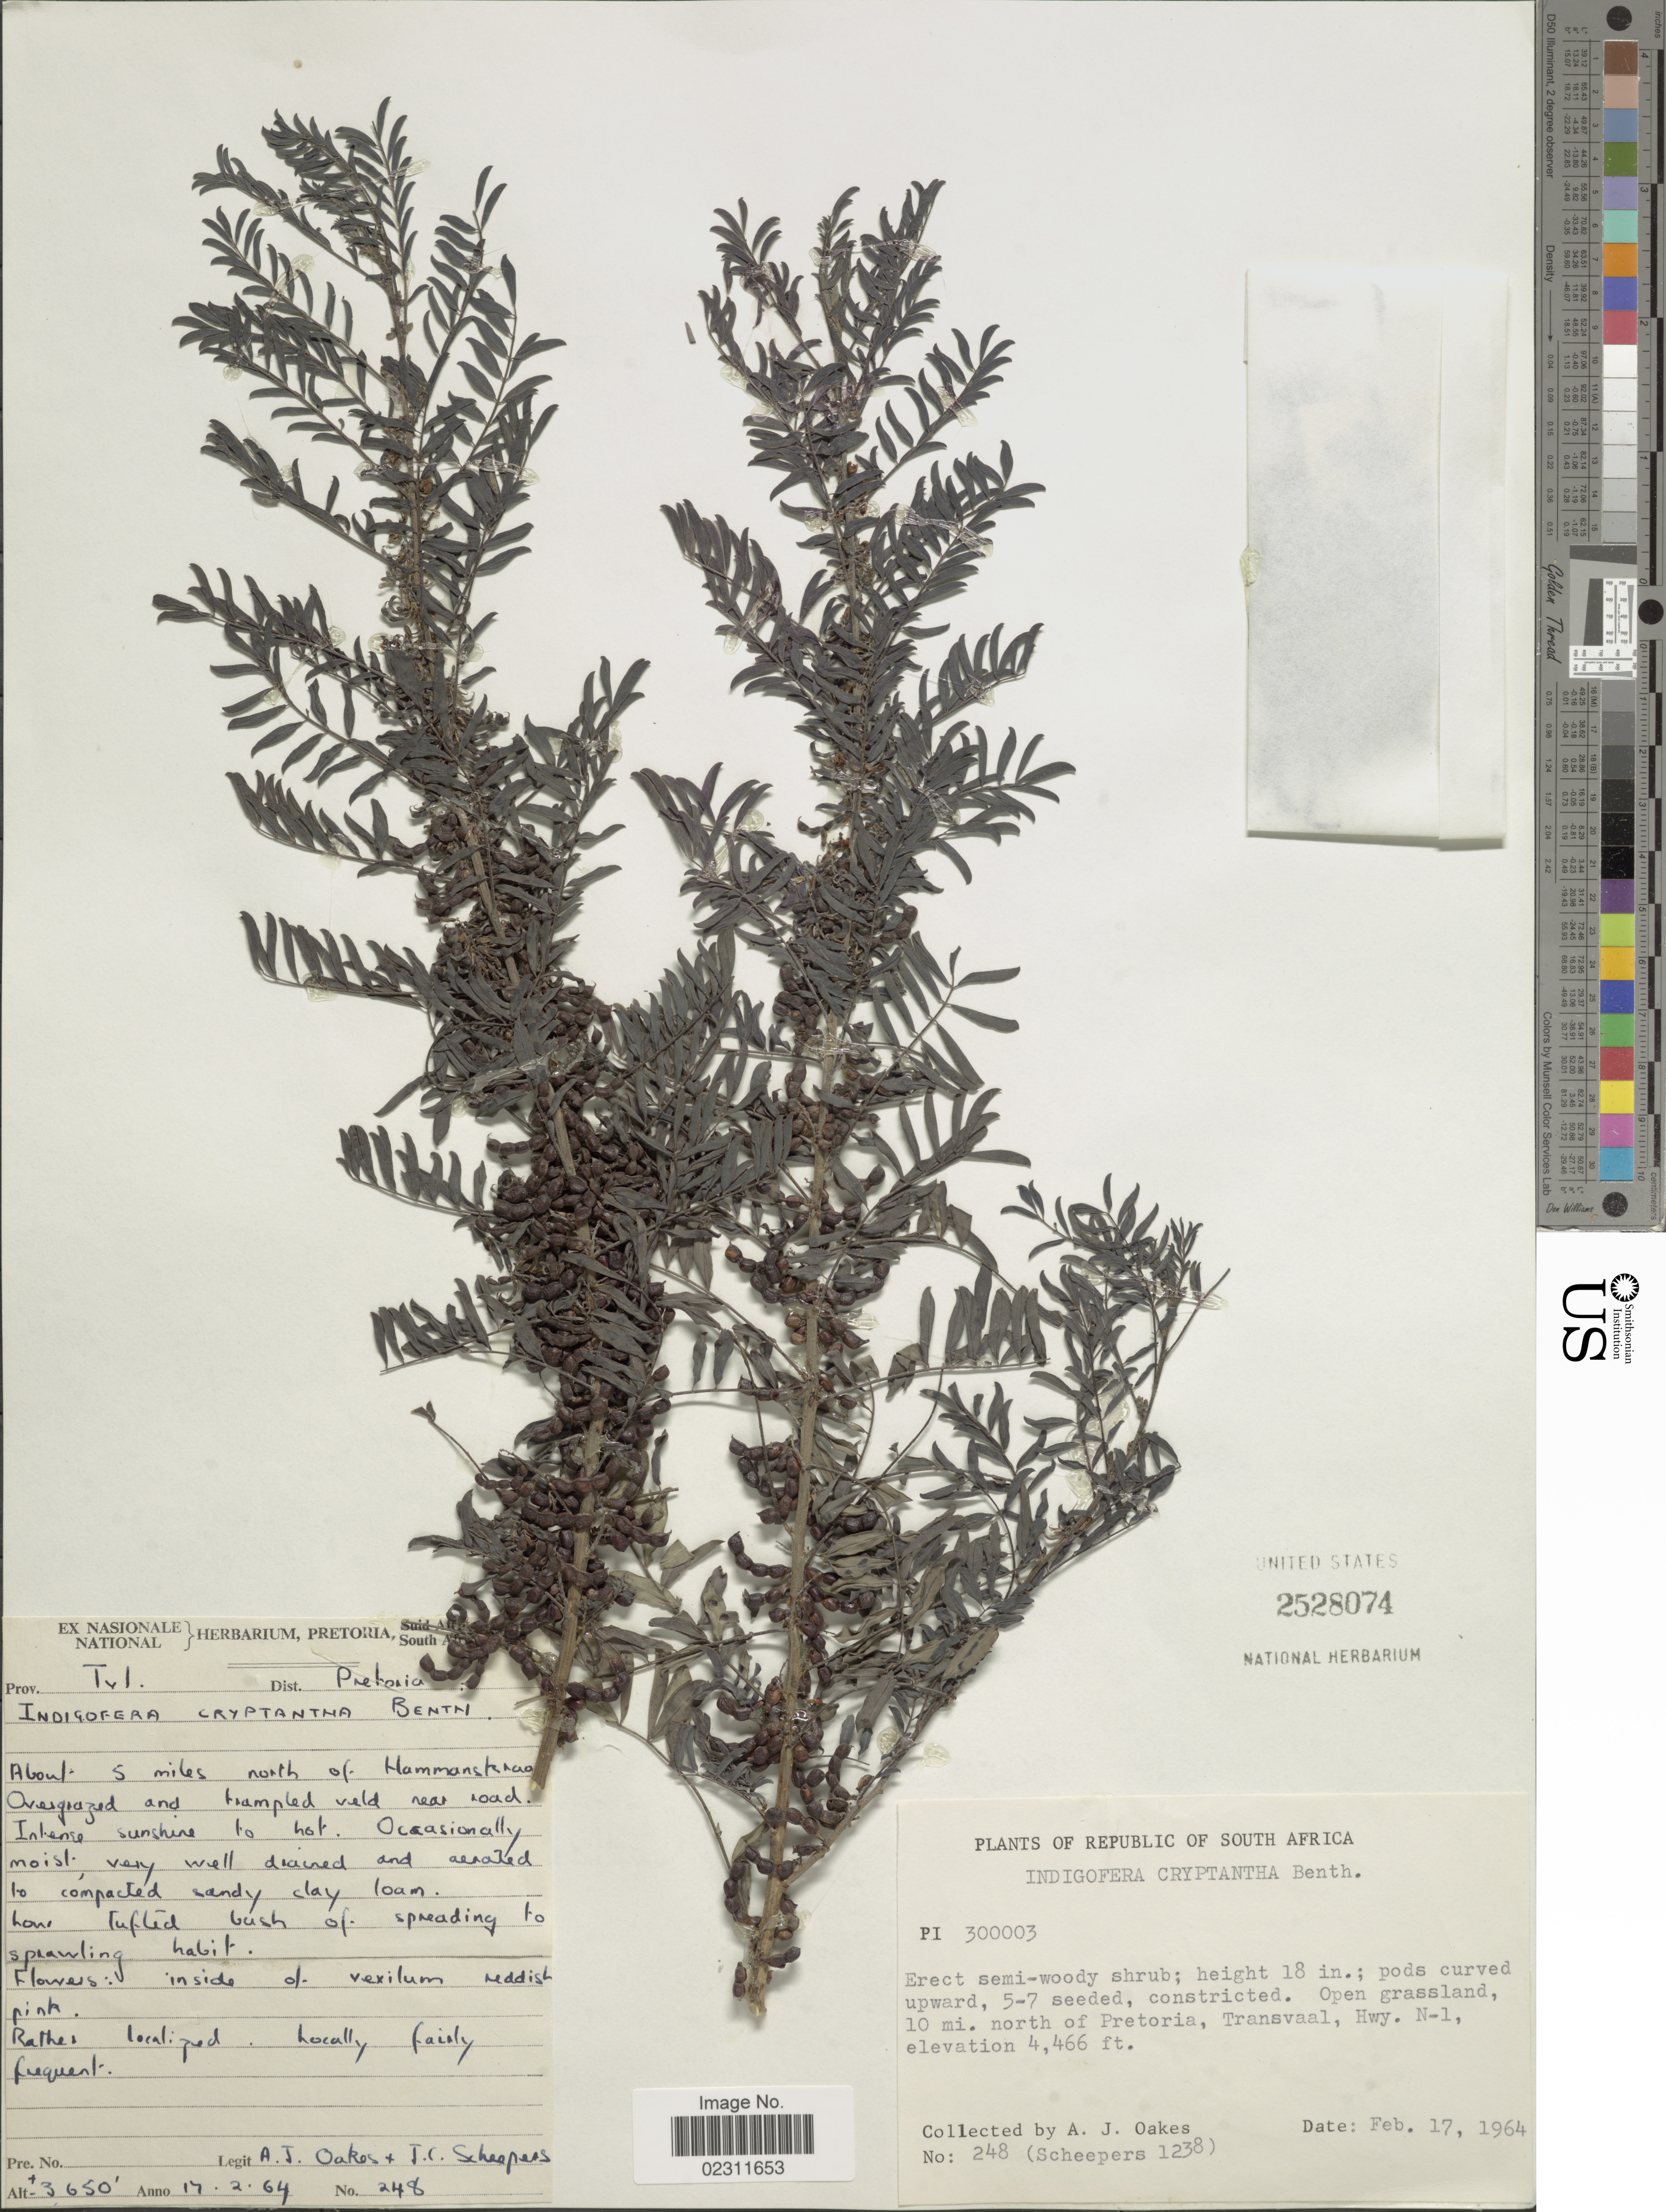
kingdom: Plantae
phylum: Tracheophyta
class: Magnoliopsida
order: Fabales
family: Fabaceae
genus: Indigofera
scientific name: Indigofera cryptantha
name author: Harv.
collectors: A. Oakes & J. Scheepers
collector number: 248/1238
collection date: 1964-02-17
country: South Africa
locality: Republic of South Africa, 10 mi north of Pretoria, Transvaal, Hwy N-1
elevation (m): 1361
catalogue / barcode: US 2528074